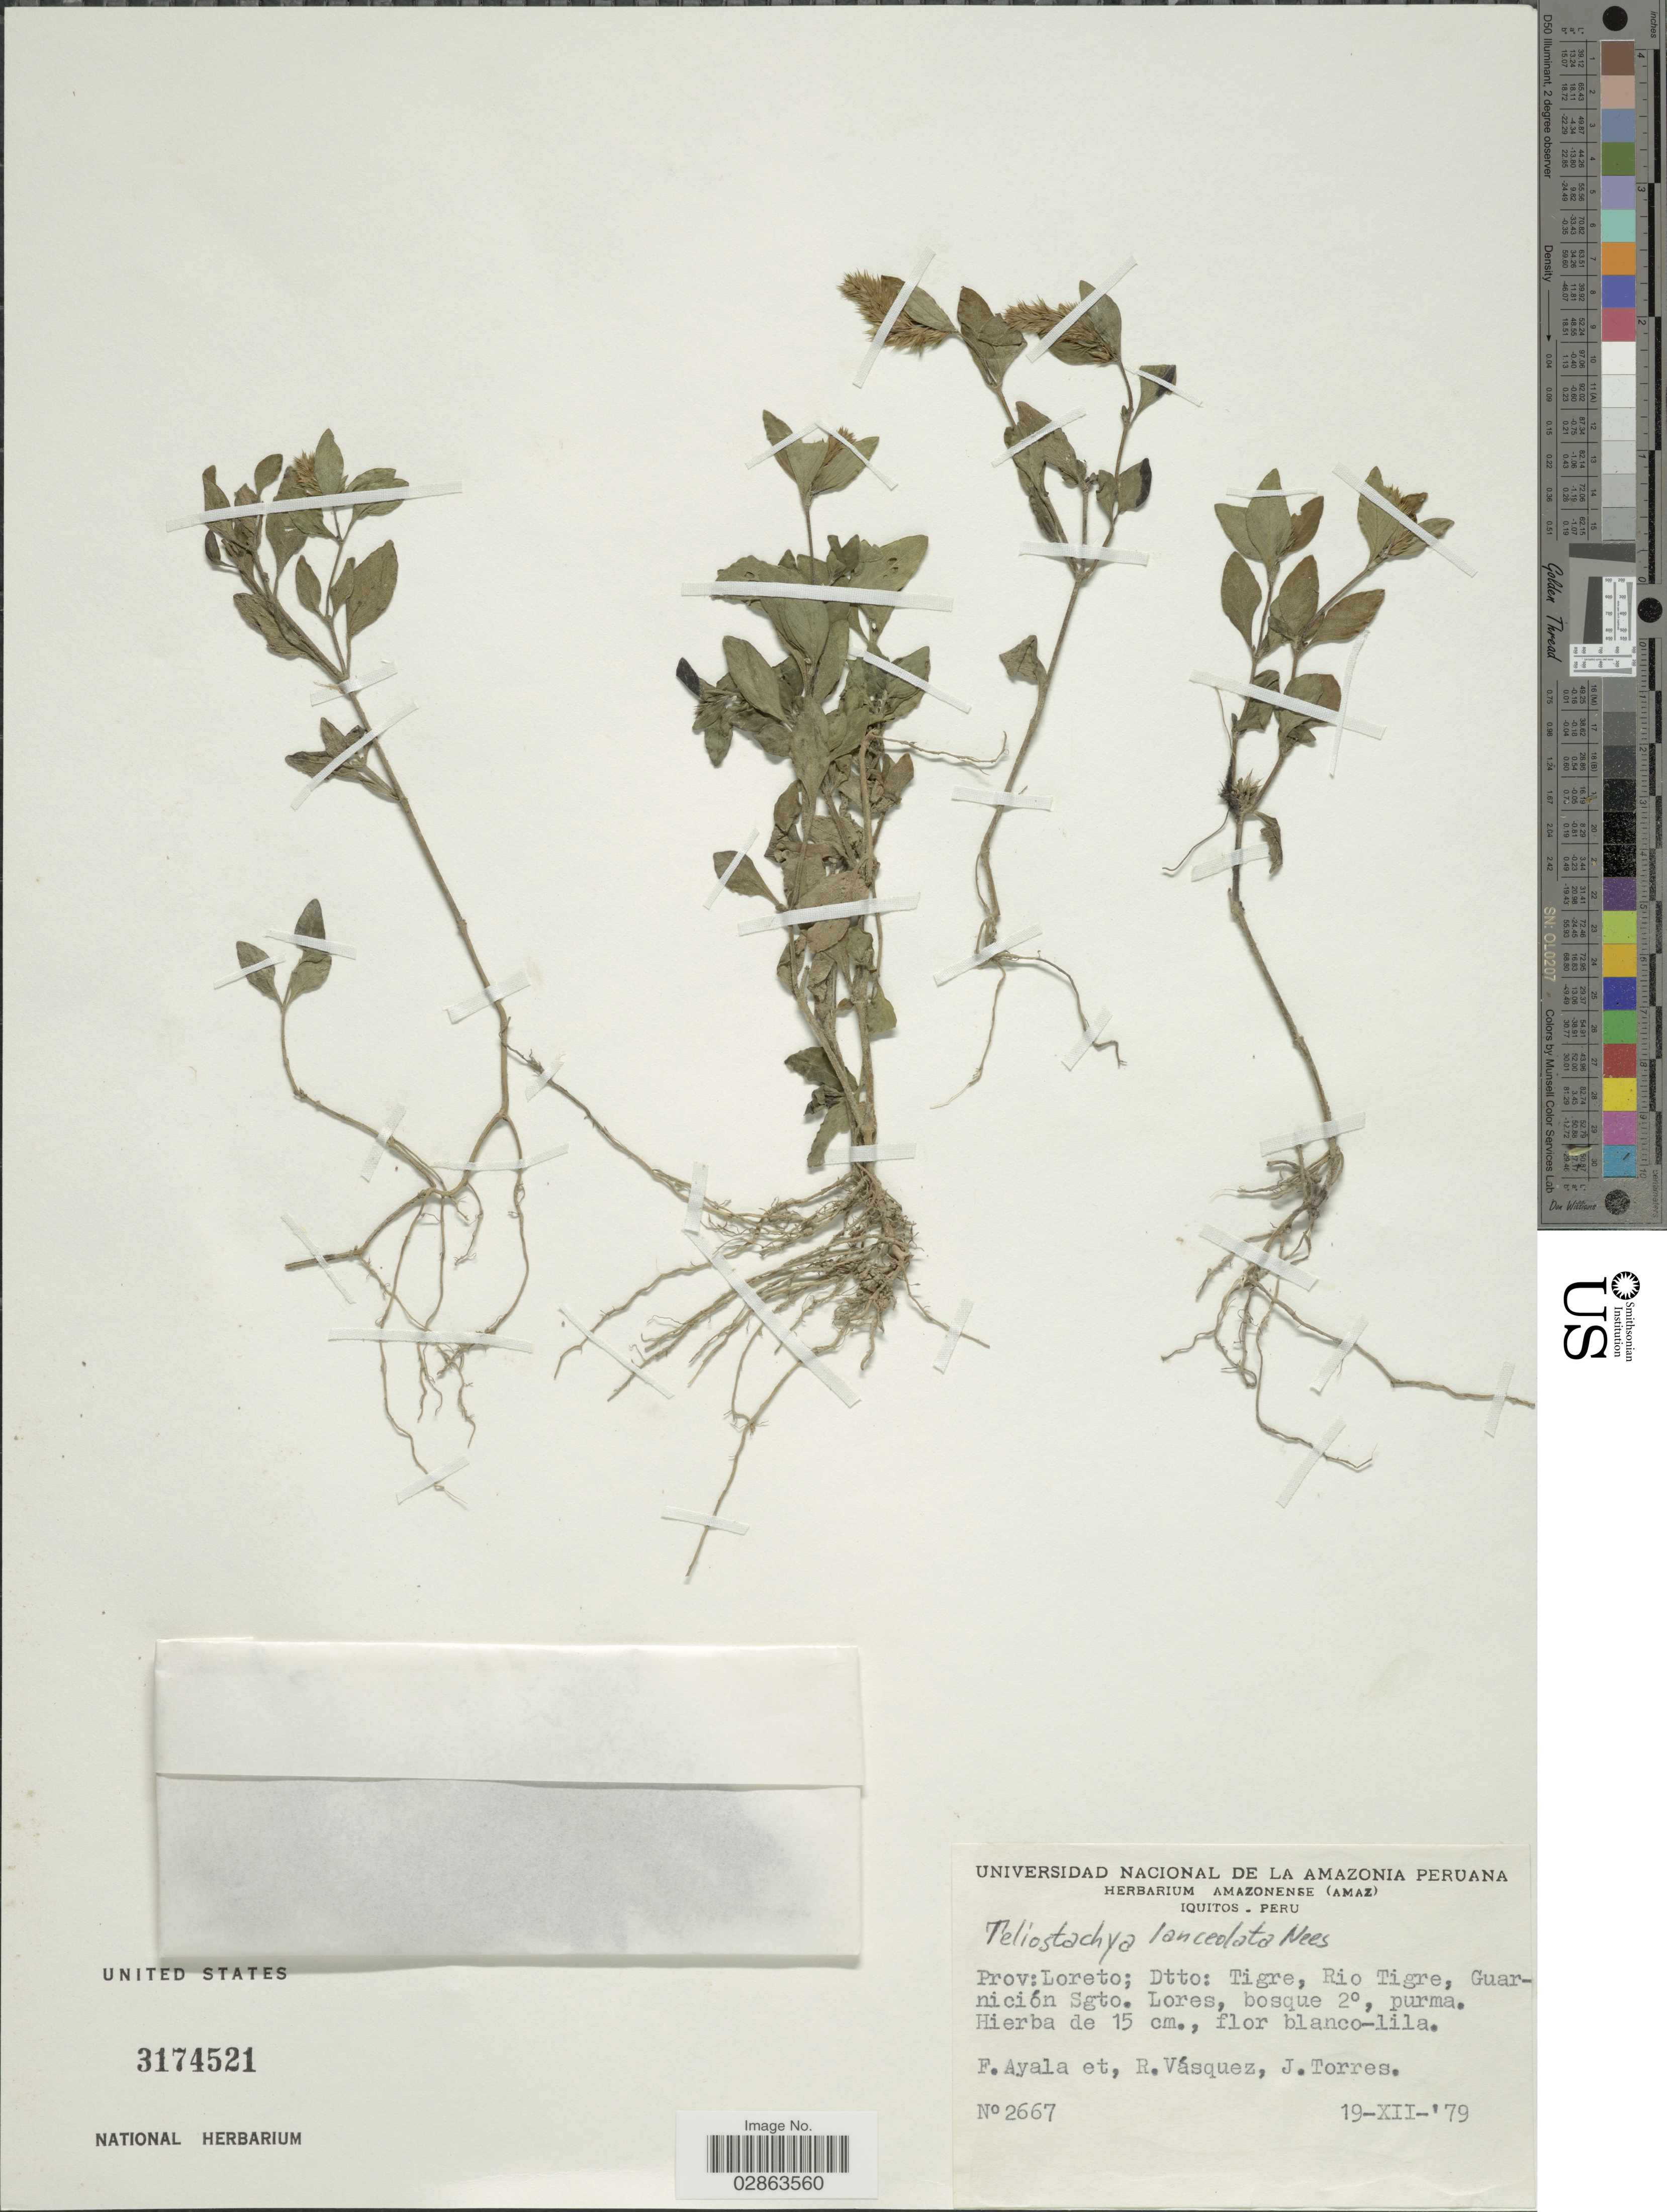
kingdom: Plantae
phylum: Tracheophyta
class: Magnoliopsida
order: Lamiales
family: Acanthaceae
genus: Teliostachya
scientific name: Teliostachya lanceolata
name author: Nees in Mart.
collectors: F. Ayala, R. Vásquez & J. Torres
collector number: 2667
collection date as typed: Transcribed d/m/y: 19/12/79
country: Peru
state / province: Loreto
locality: Dtto: Tigrem Rio Tigre, Guarnición Stgo. Lores.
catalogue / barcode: US 3174521